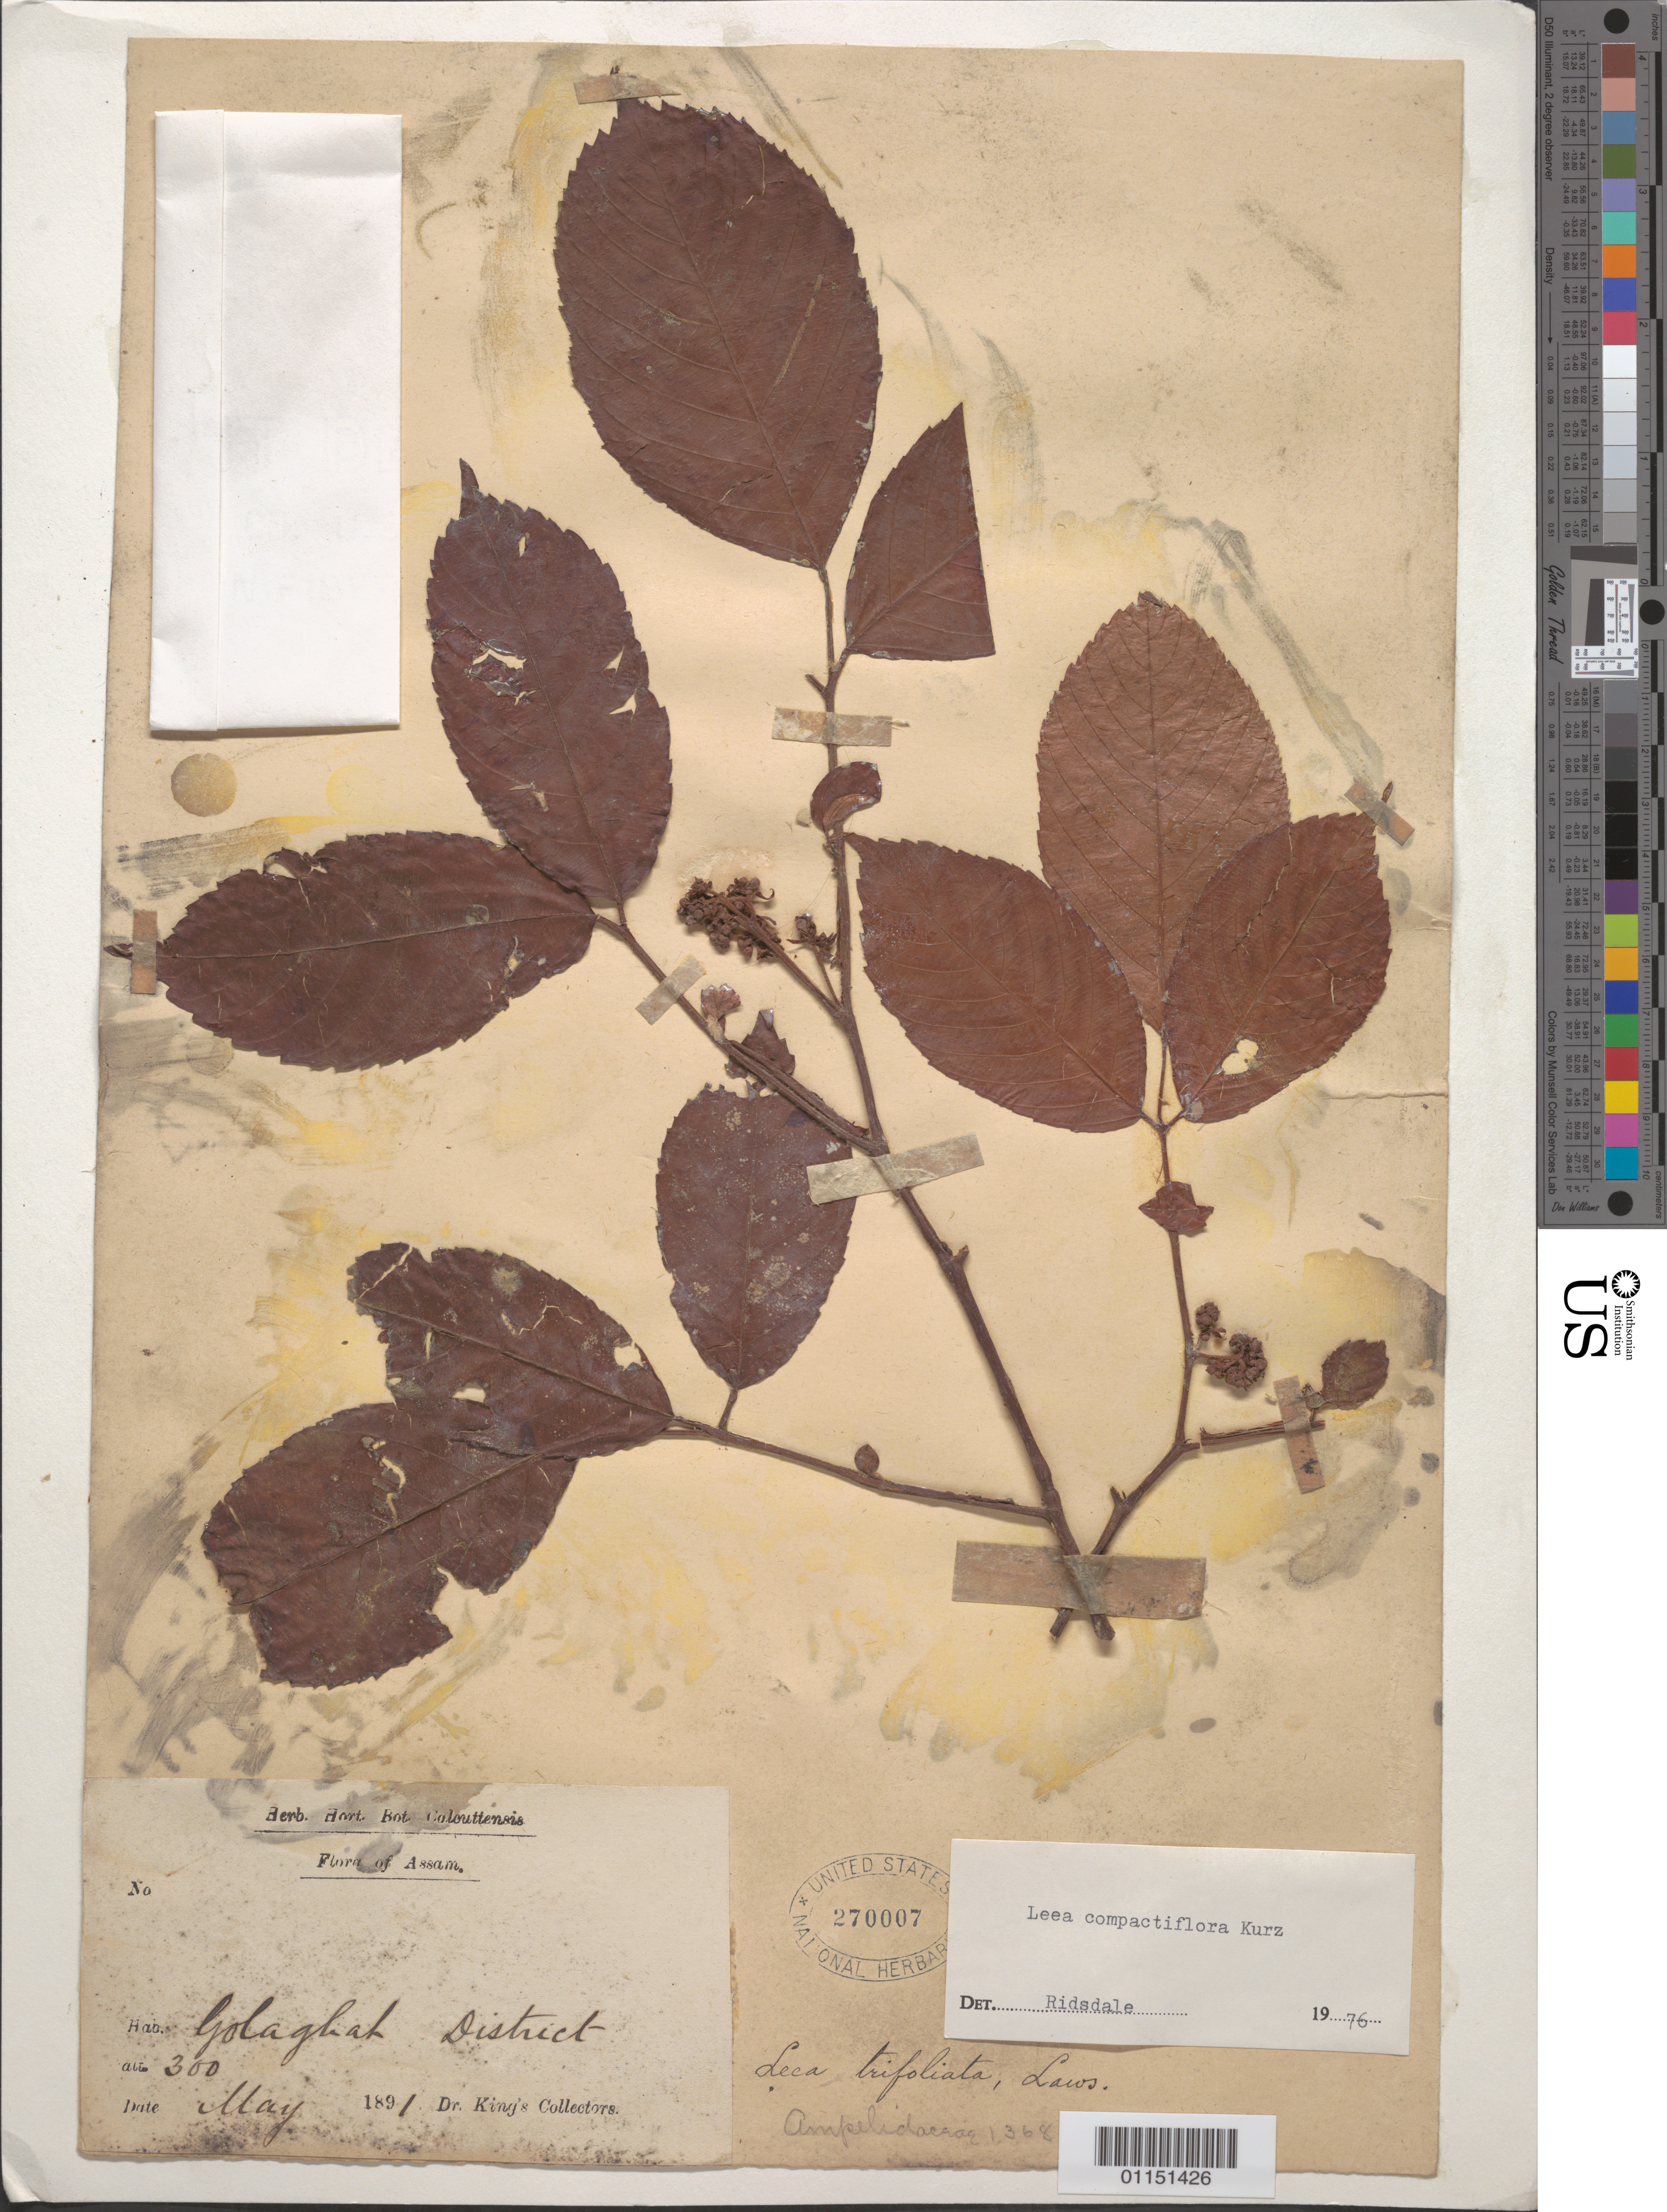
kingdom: Plantae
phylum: Tracheophyta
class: Magnoliopsida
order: Vitales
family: Vitaceae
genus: Leea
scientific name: Leea compactiflora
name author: Kurz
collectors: King, --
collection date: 1891-05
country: India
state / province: Assam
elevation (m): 300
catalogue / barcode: US 270007